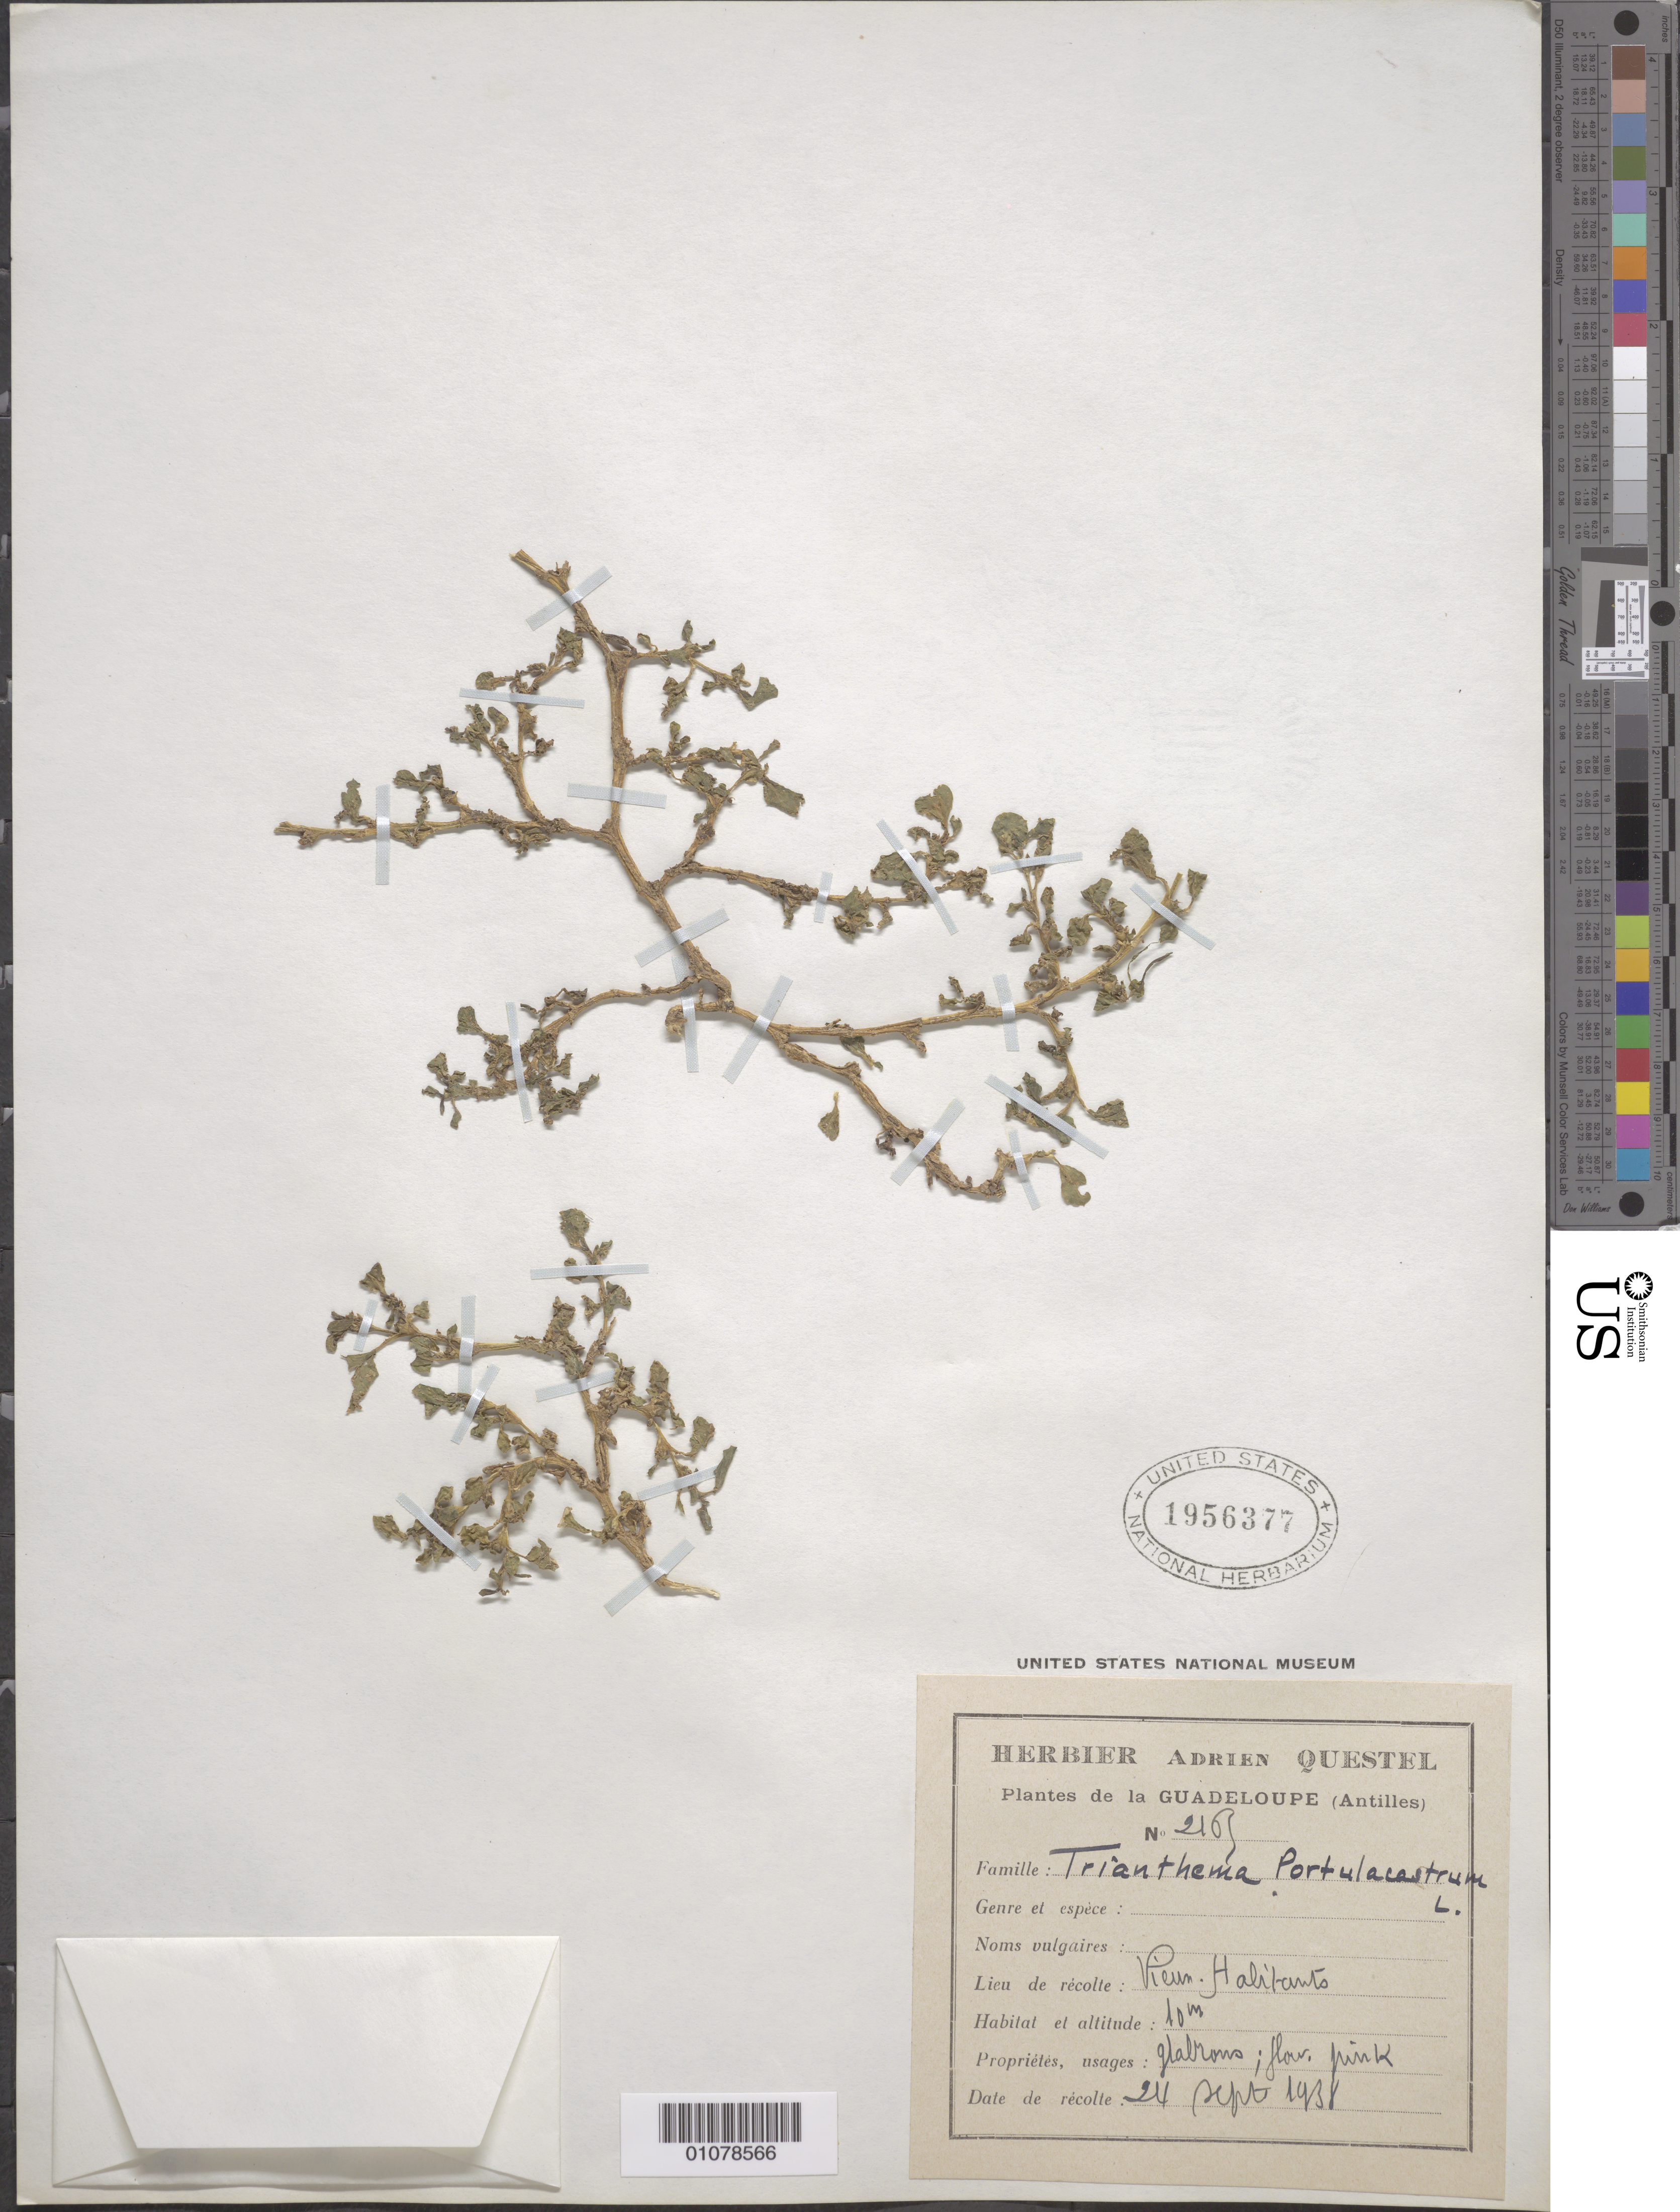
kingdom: Plantae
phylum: Tracheophyta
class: Magnoliopsida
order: Caryophyllales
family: Aizoaceae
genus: Trianthema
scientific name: Trianthema portulacastrum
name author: L.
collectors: A. Questel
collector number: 2165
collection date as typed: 24 Sep 1938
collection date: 1938-09-24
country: Guadeloupe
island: Basse Terre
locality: Vieux Habitants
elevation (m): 10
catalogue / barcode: US 1956377